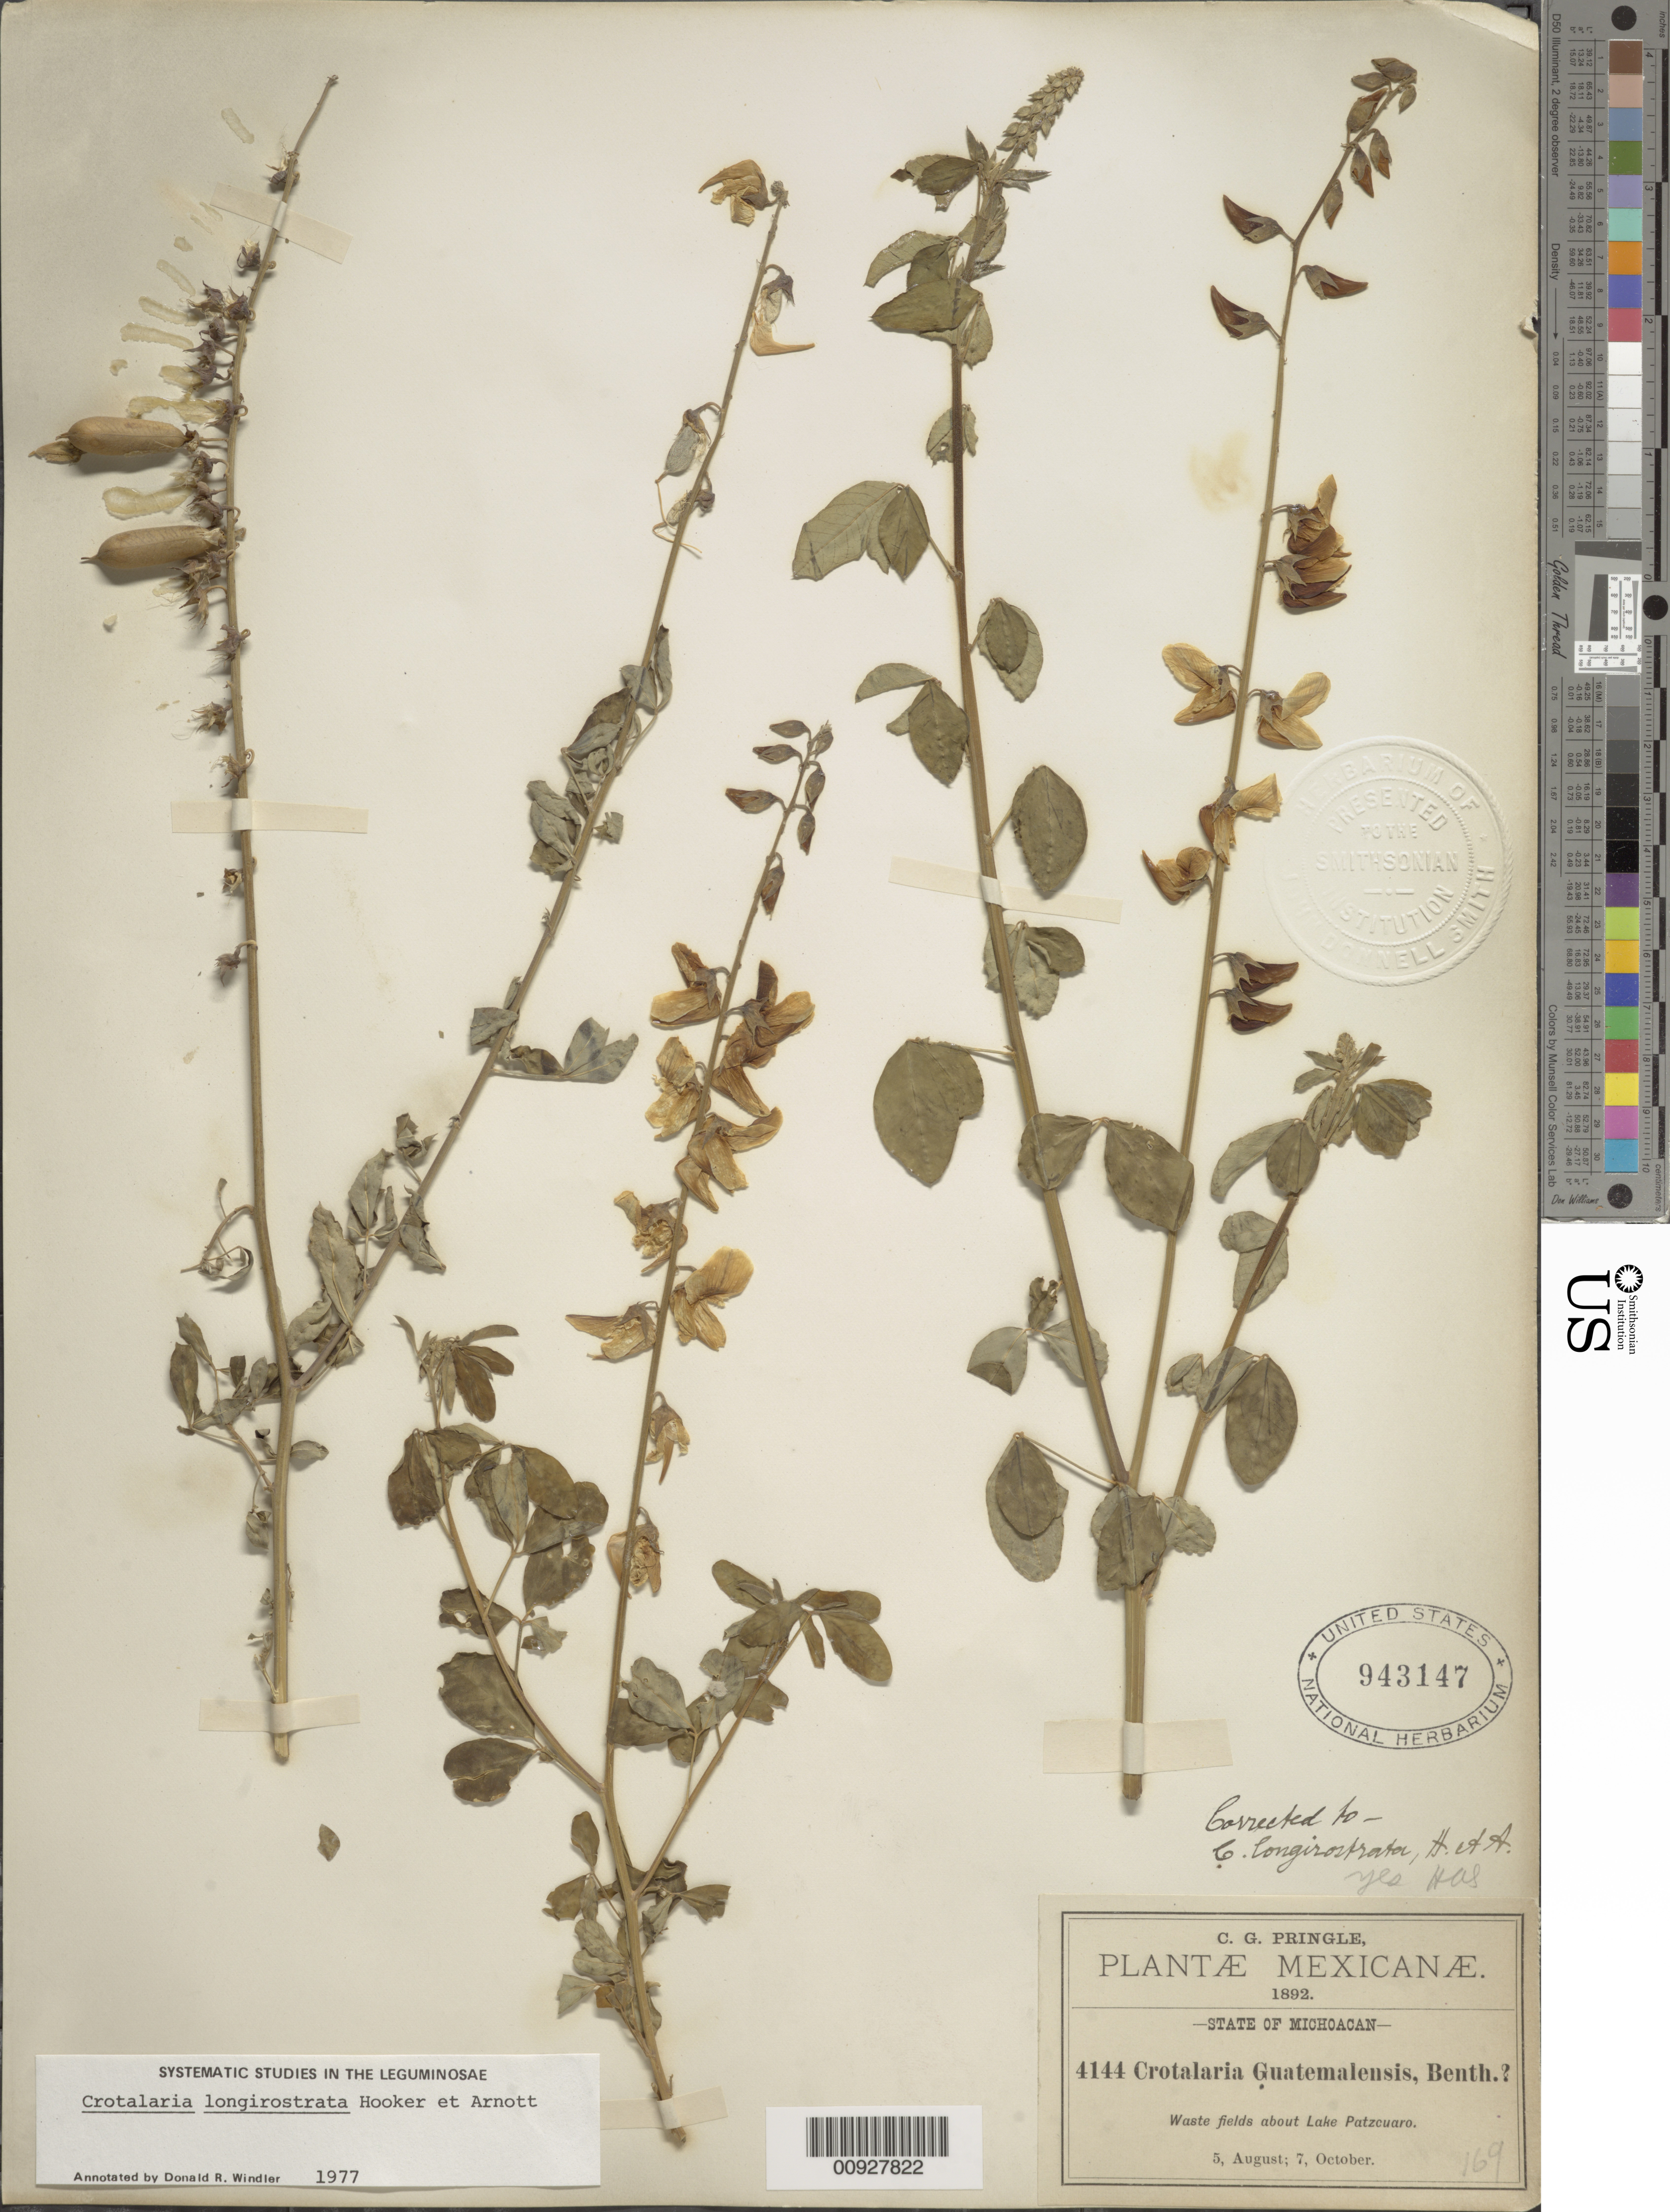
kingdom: Plantae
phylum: Tracheophyta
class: Magnoliopsida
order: Fabales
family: Fabaceae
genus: Crotalaria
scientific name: Crotalaria longirostrata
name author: Hook. & Arn.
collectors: C. G. Pringle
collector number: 4144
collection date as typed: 05 Aug 1892 and 07 Oct 1892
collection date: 1892-08-05,1892-10-07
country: Mexico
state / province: Michoacán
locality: About Lake Patzcuaro, State of Michoacán.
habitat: Waste fields.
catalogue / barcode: US 943147